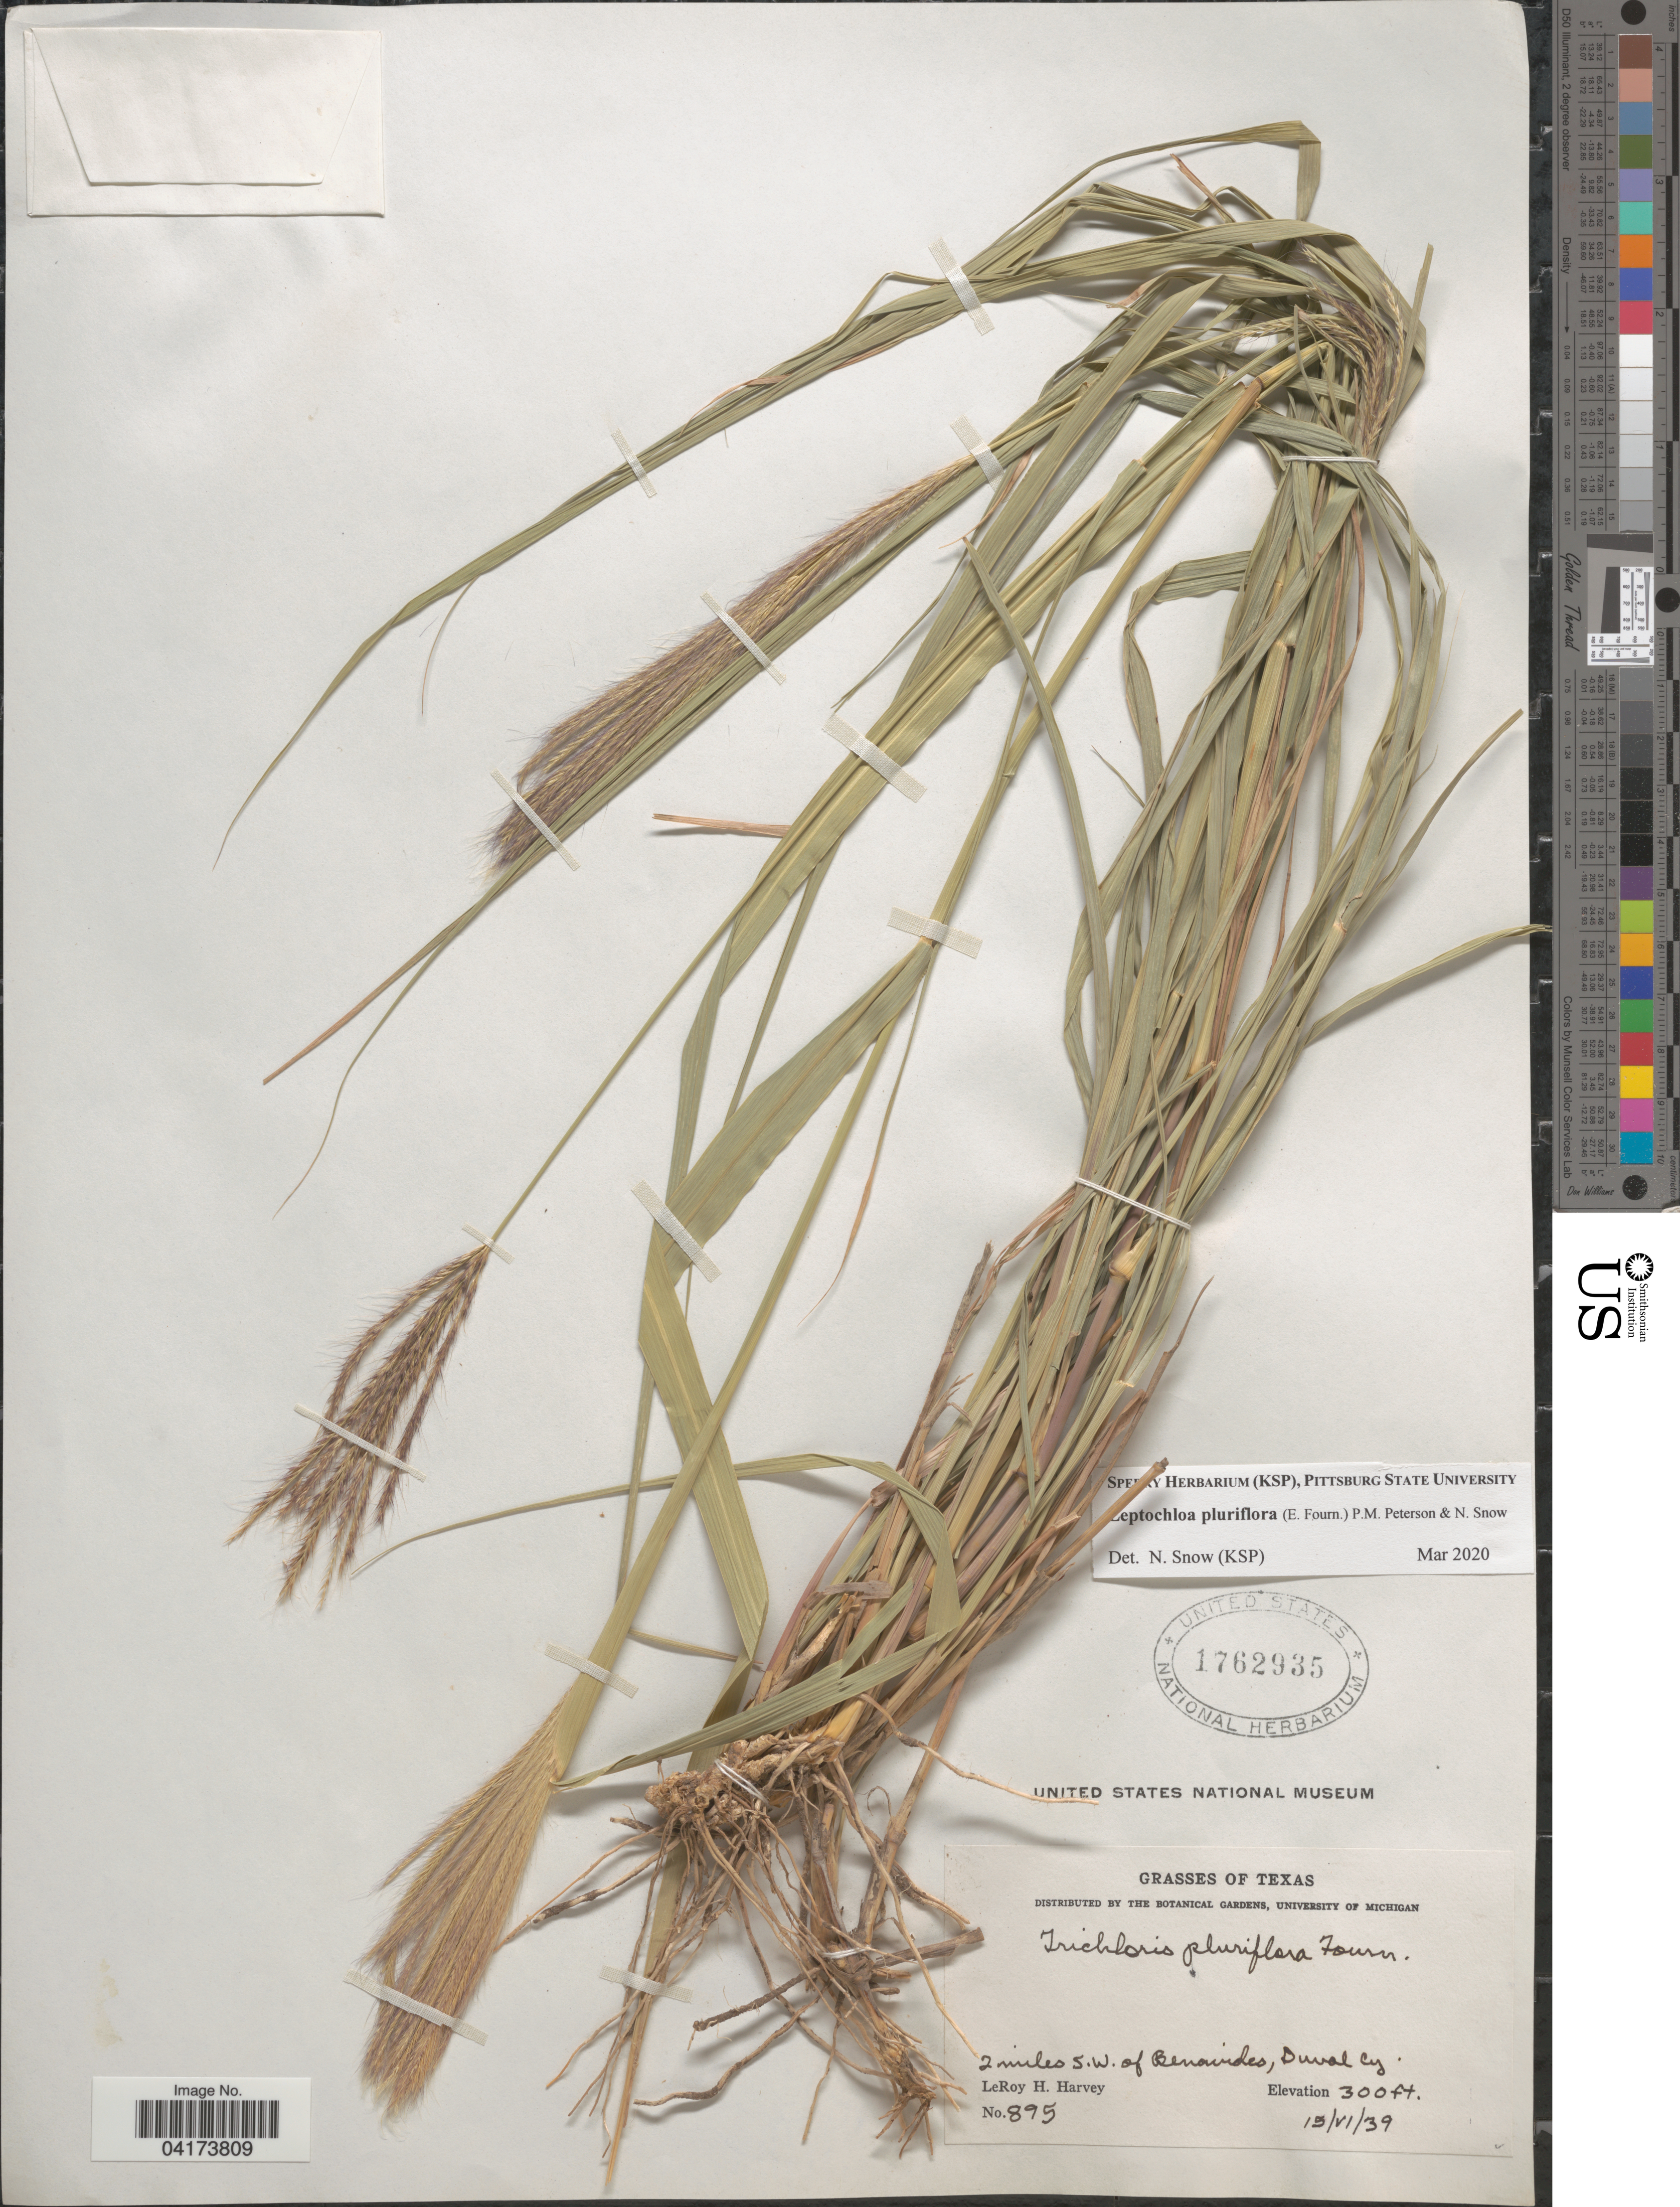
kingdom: Plantae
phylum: Tracheophyta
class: Liliopsida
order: Poales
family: Poaceae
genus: Leptochloa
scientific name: Leptochloa pluriflora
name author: (E. Fourn.) P.M. Peterson & N. Snow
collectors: L. H. Harvey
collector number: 895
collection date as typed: Transcribed d/m/y: 15/6/39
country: United States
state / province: Texas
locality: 2 miles S.W. of Benavides, Duval Cy.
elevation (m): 91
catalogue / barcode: US 1762935